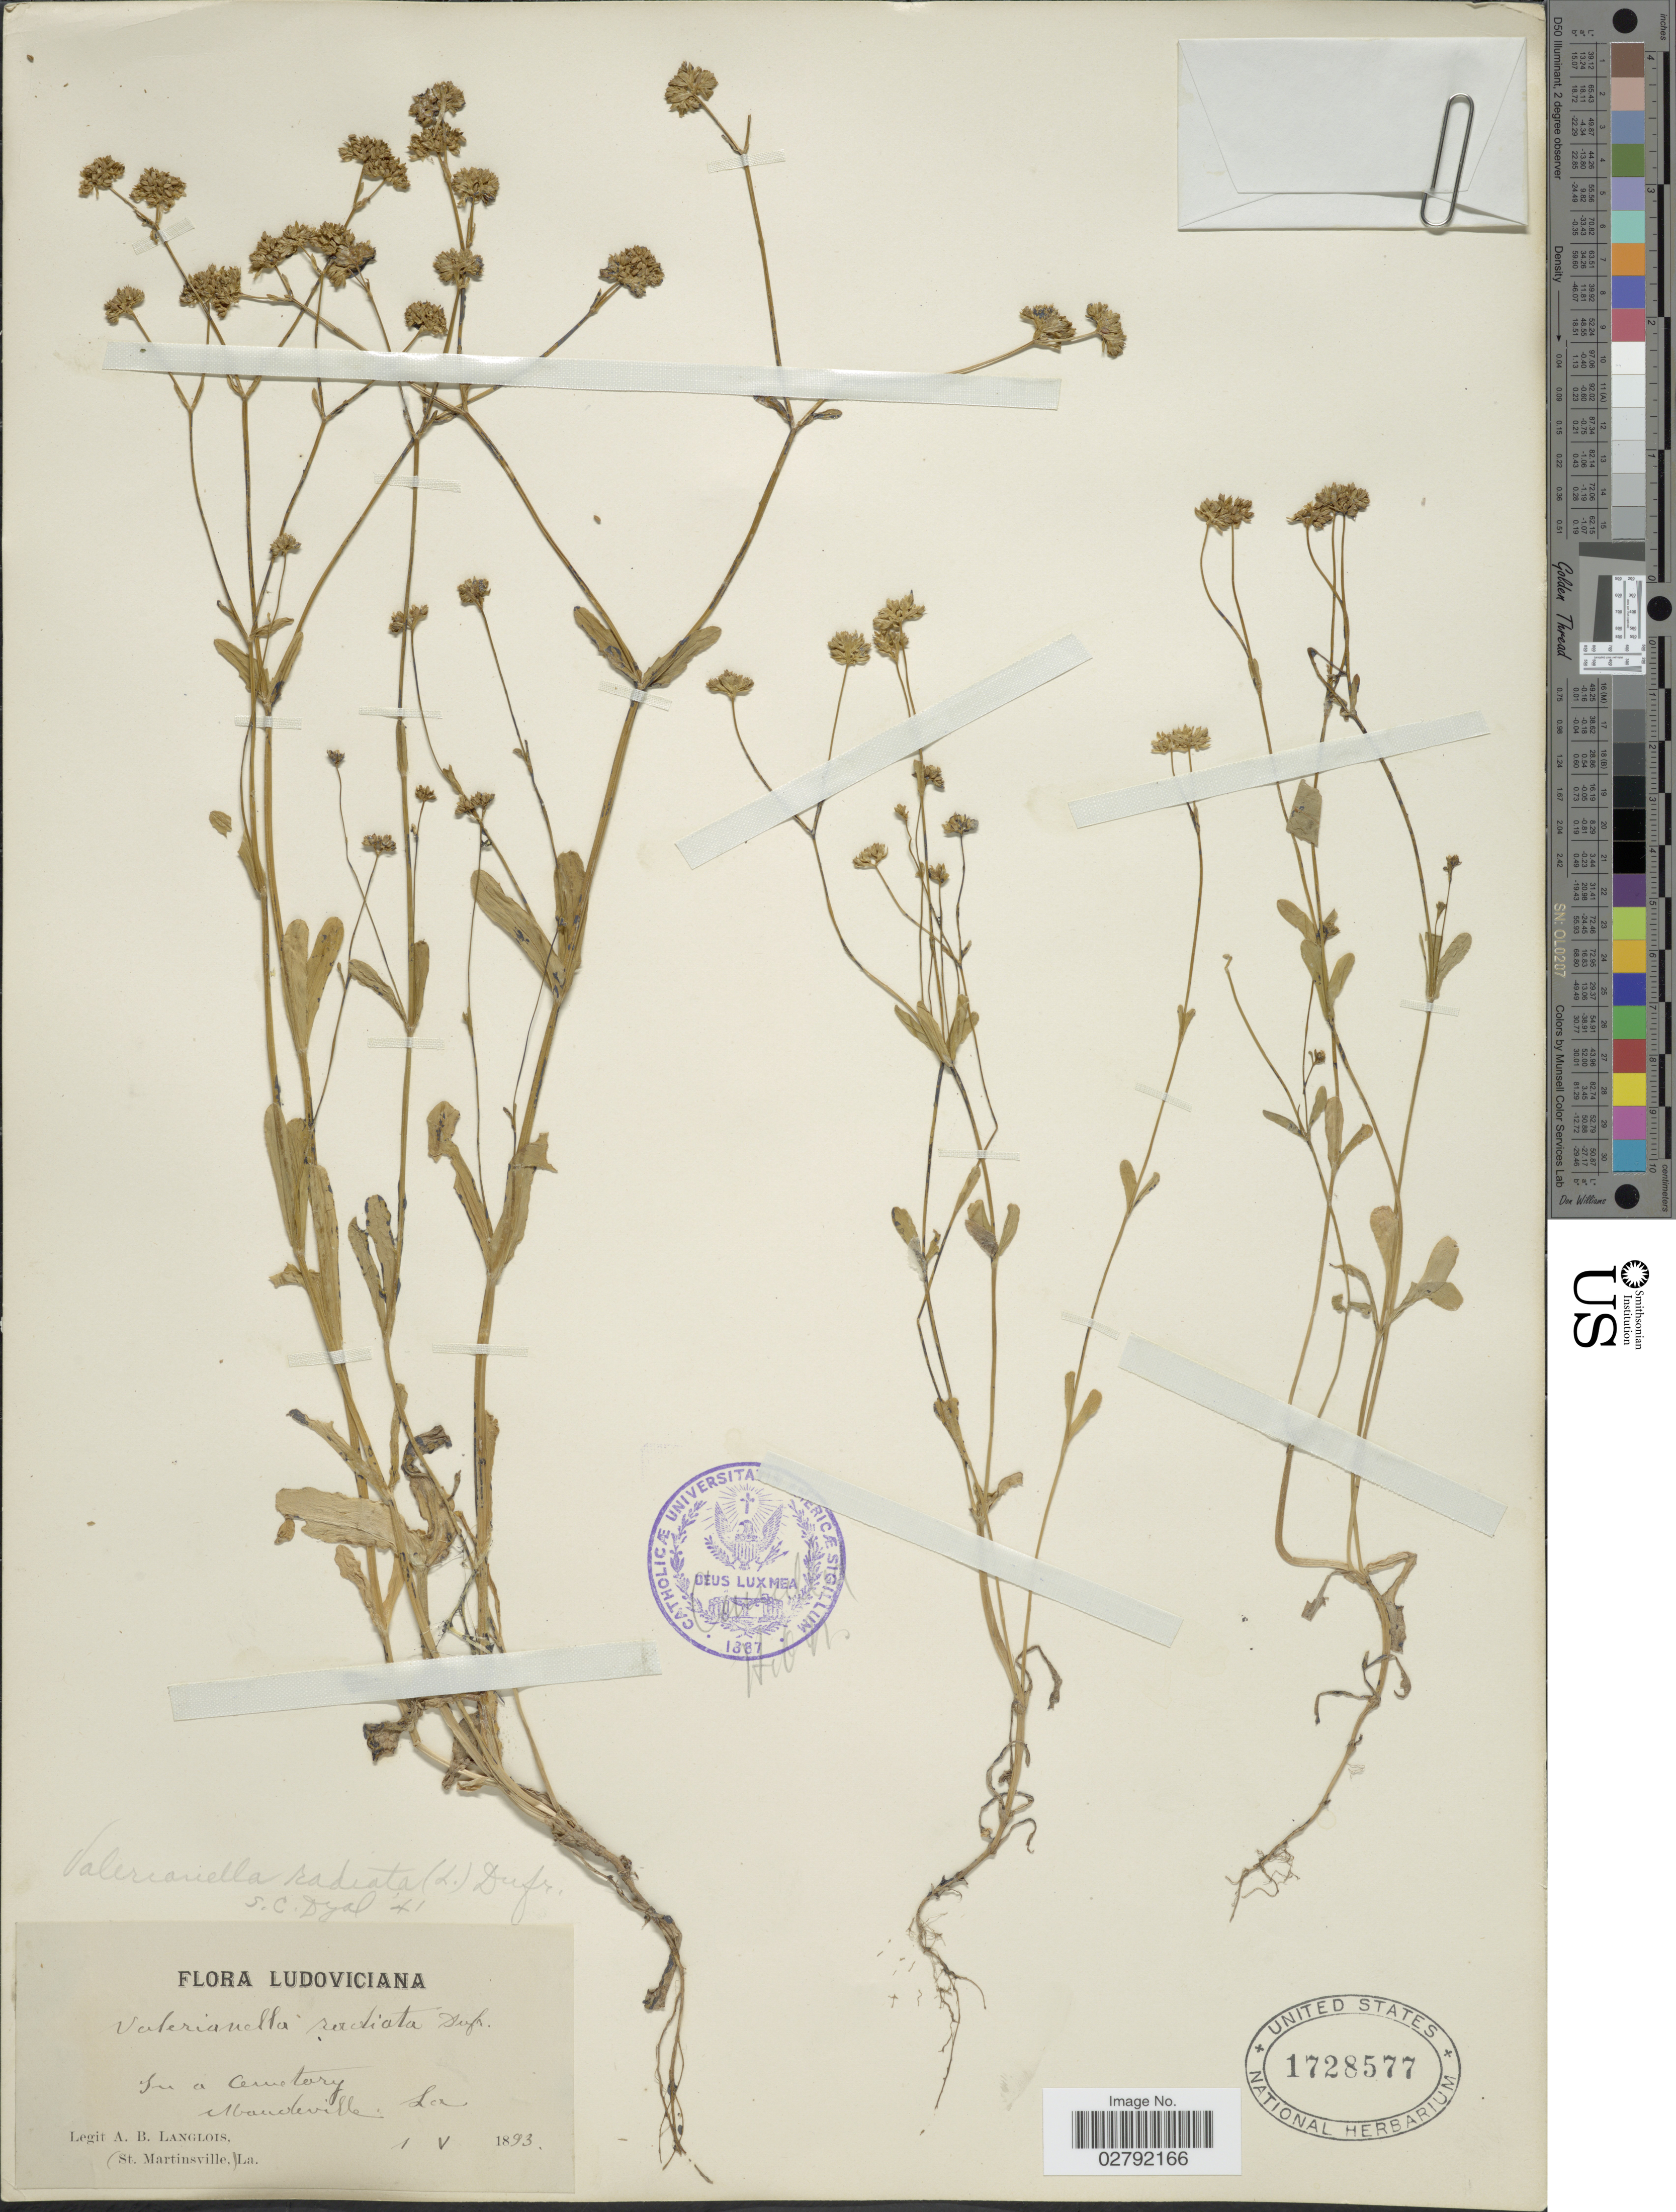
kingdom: Plantae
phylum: Tracheophyta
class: Magnoliopsida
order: Dipsacales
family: Caprifoliaceae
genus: Valerianella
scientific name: Valerianella radiata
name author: (L.) Dufr.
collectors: A. Langlois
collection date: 1893-05-01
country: United States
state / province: Louisiana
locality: In a cemetary, Mandeville.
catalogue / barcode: US 1728577